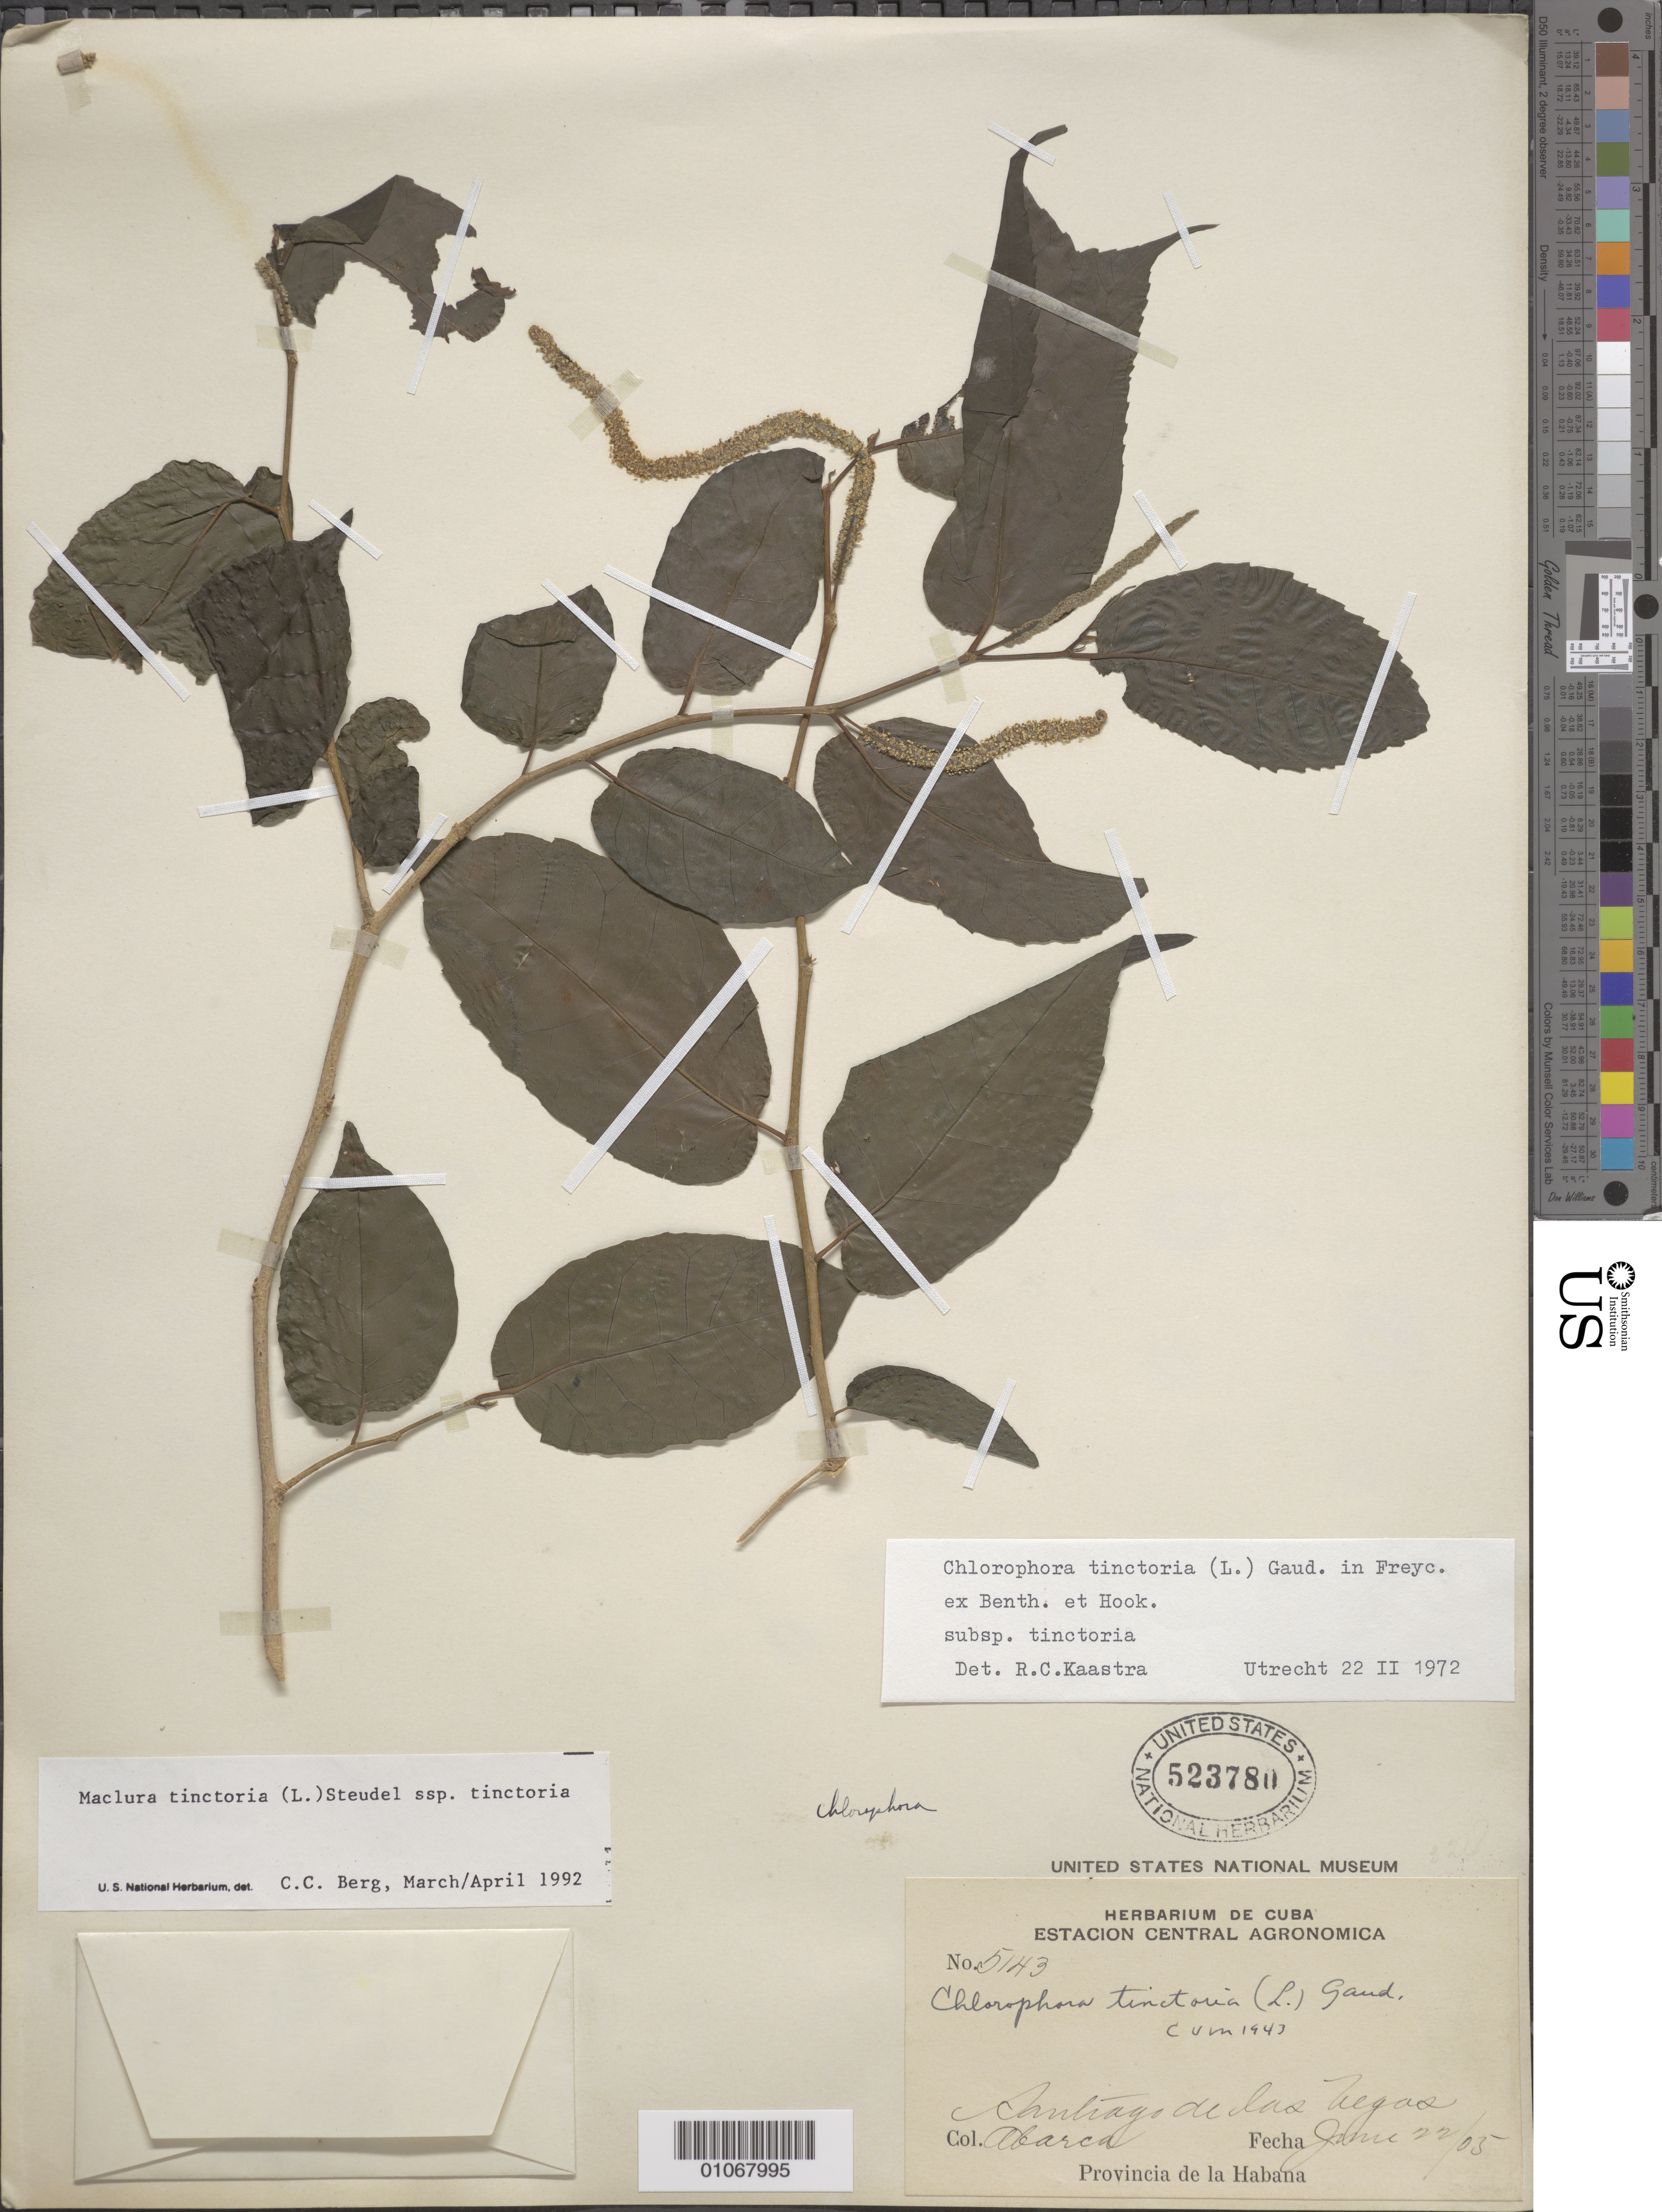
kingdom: Plantae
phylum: Tracheophyta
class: Magnoliopsida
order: Rosales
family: Moraceae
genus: Maclura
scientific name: Maclura tinctoria subsp. tinctoria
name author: (L.) D. Don ex Steud.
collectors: M. Abarca y Vascquez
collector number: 5143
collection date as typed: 22 Jun 1905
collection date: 1905-06-22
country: Cuba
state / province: La Habana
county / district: Municipio de Boyeros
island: Cuba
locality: Santiago de las Vegas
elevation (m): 97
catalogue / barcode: US 523780